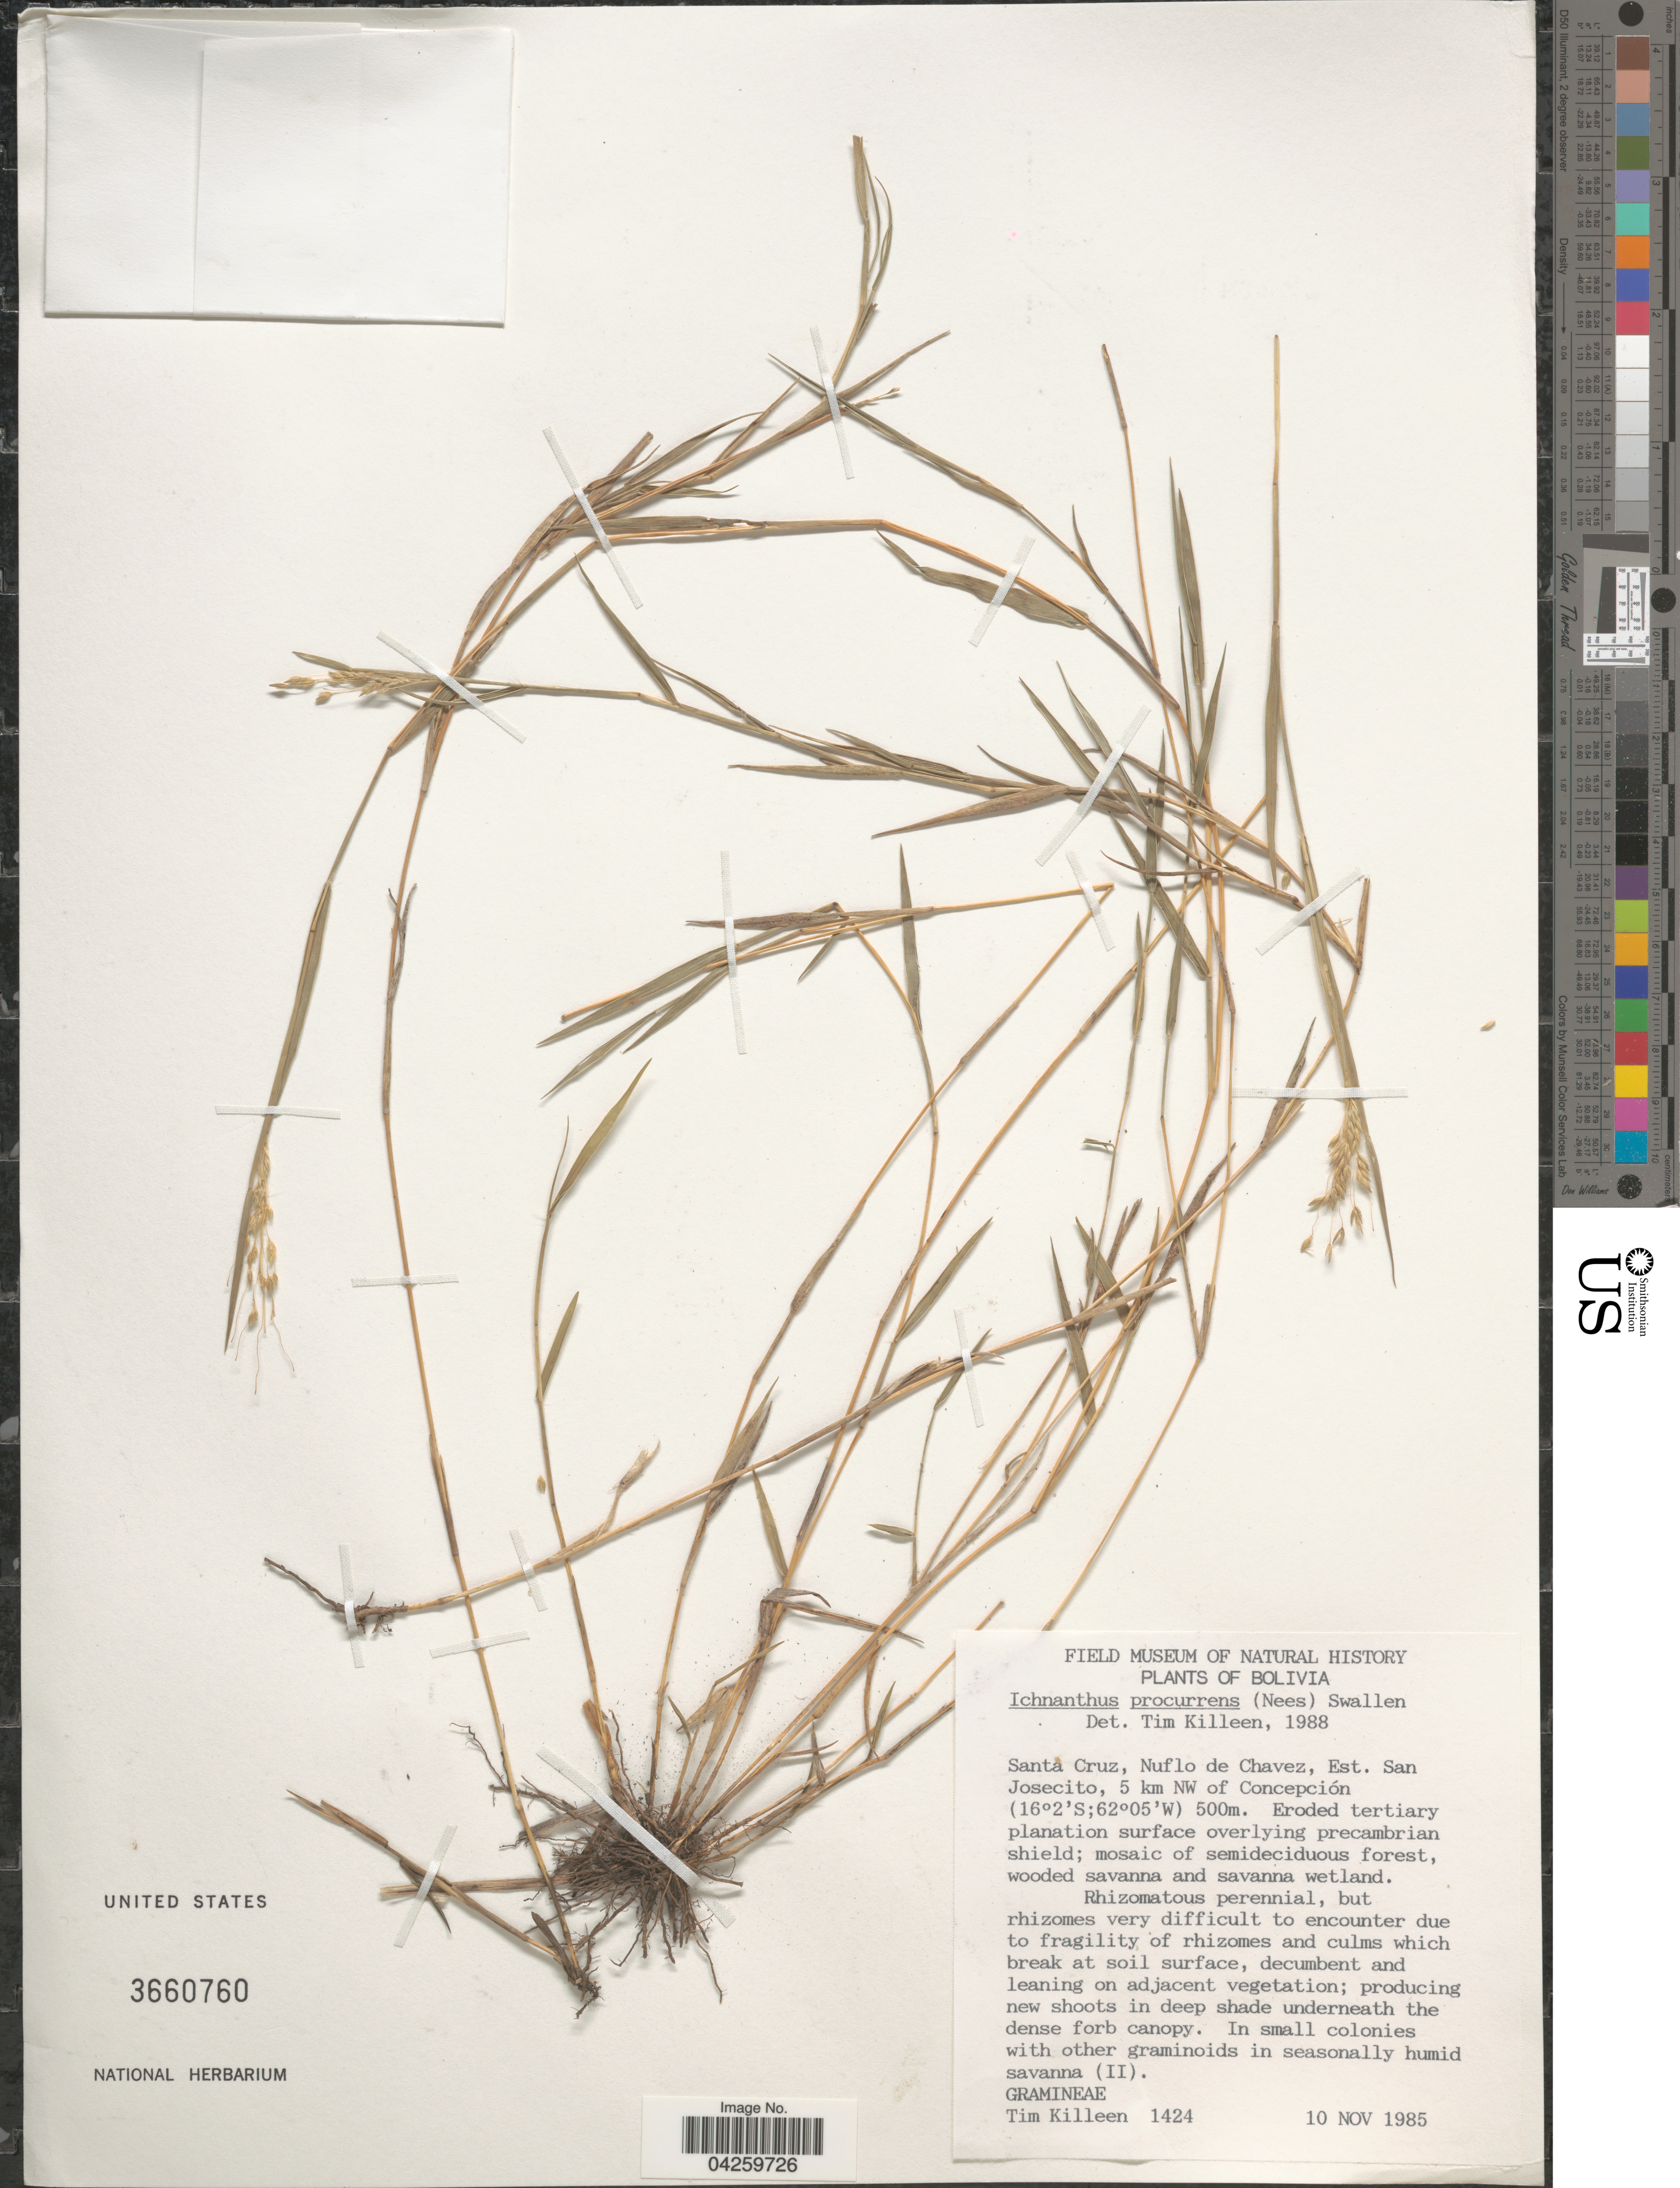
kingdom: Plantae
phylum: Tracheophyta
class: Liliopsida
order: Poales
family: Poaceae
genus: Ichnanthus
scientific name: Ichnanthus procurrens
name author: (Nees ex Trin.) Swallen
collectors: T. J. Killeen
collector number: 1424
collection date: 1985-11-10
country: Bolivia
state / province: Santa Cruz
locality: Nuflo de Chavez, Est. San Josecito, 5 km NW of Concepción.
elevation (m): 500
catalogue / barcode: US 3660760